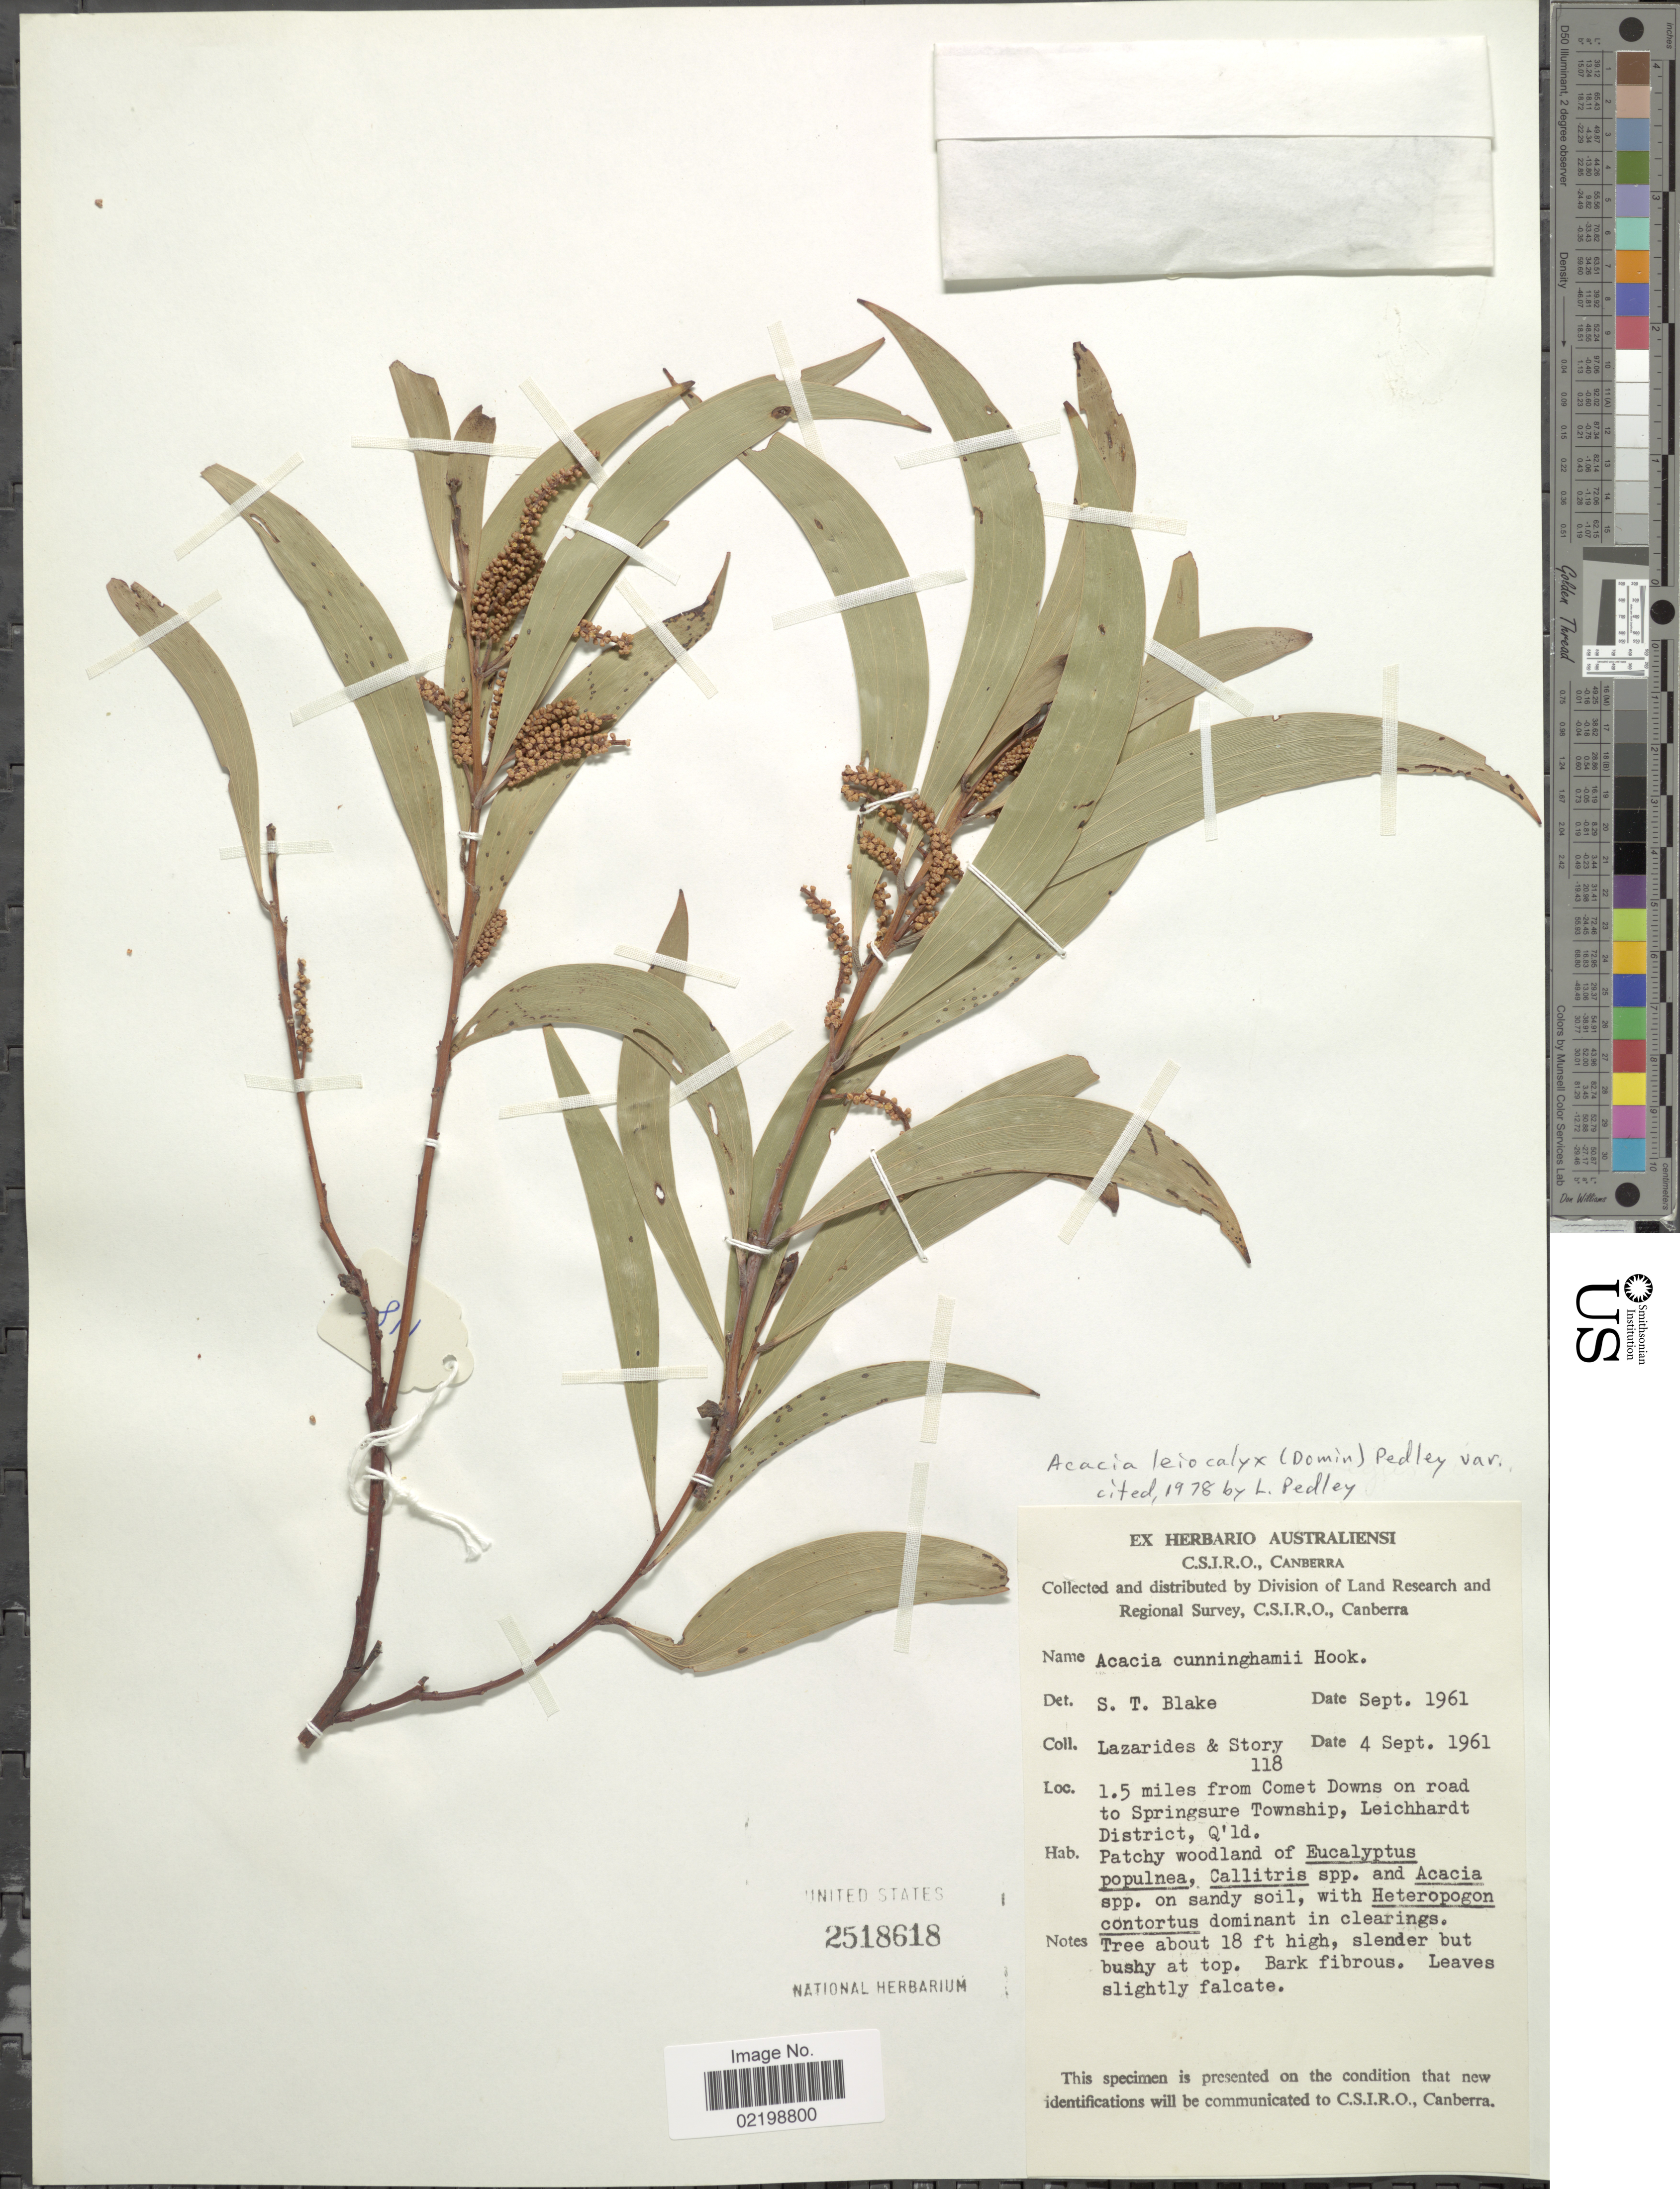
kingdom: Plantae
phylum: Tracheophyta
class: Magnoliopsida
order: Fabales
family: Fabaceae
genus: Acacia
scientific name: Acacia leiocalyx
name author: (Domin) Pedley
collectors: M. Lazarides & -. Story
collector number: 118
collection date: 1961-09-04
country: Australia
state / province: Queensland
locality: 1.5 miles from Comet Downs on road to SpringsureTownship, Leichhardt District, Q'ld.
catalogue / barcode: US 2518618